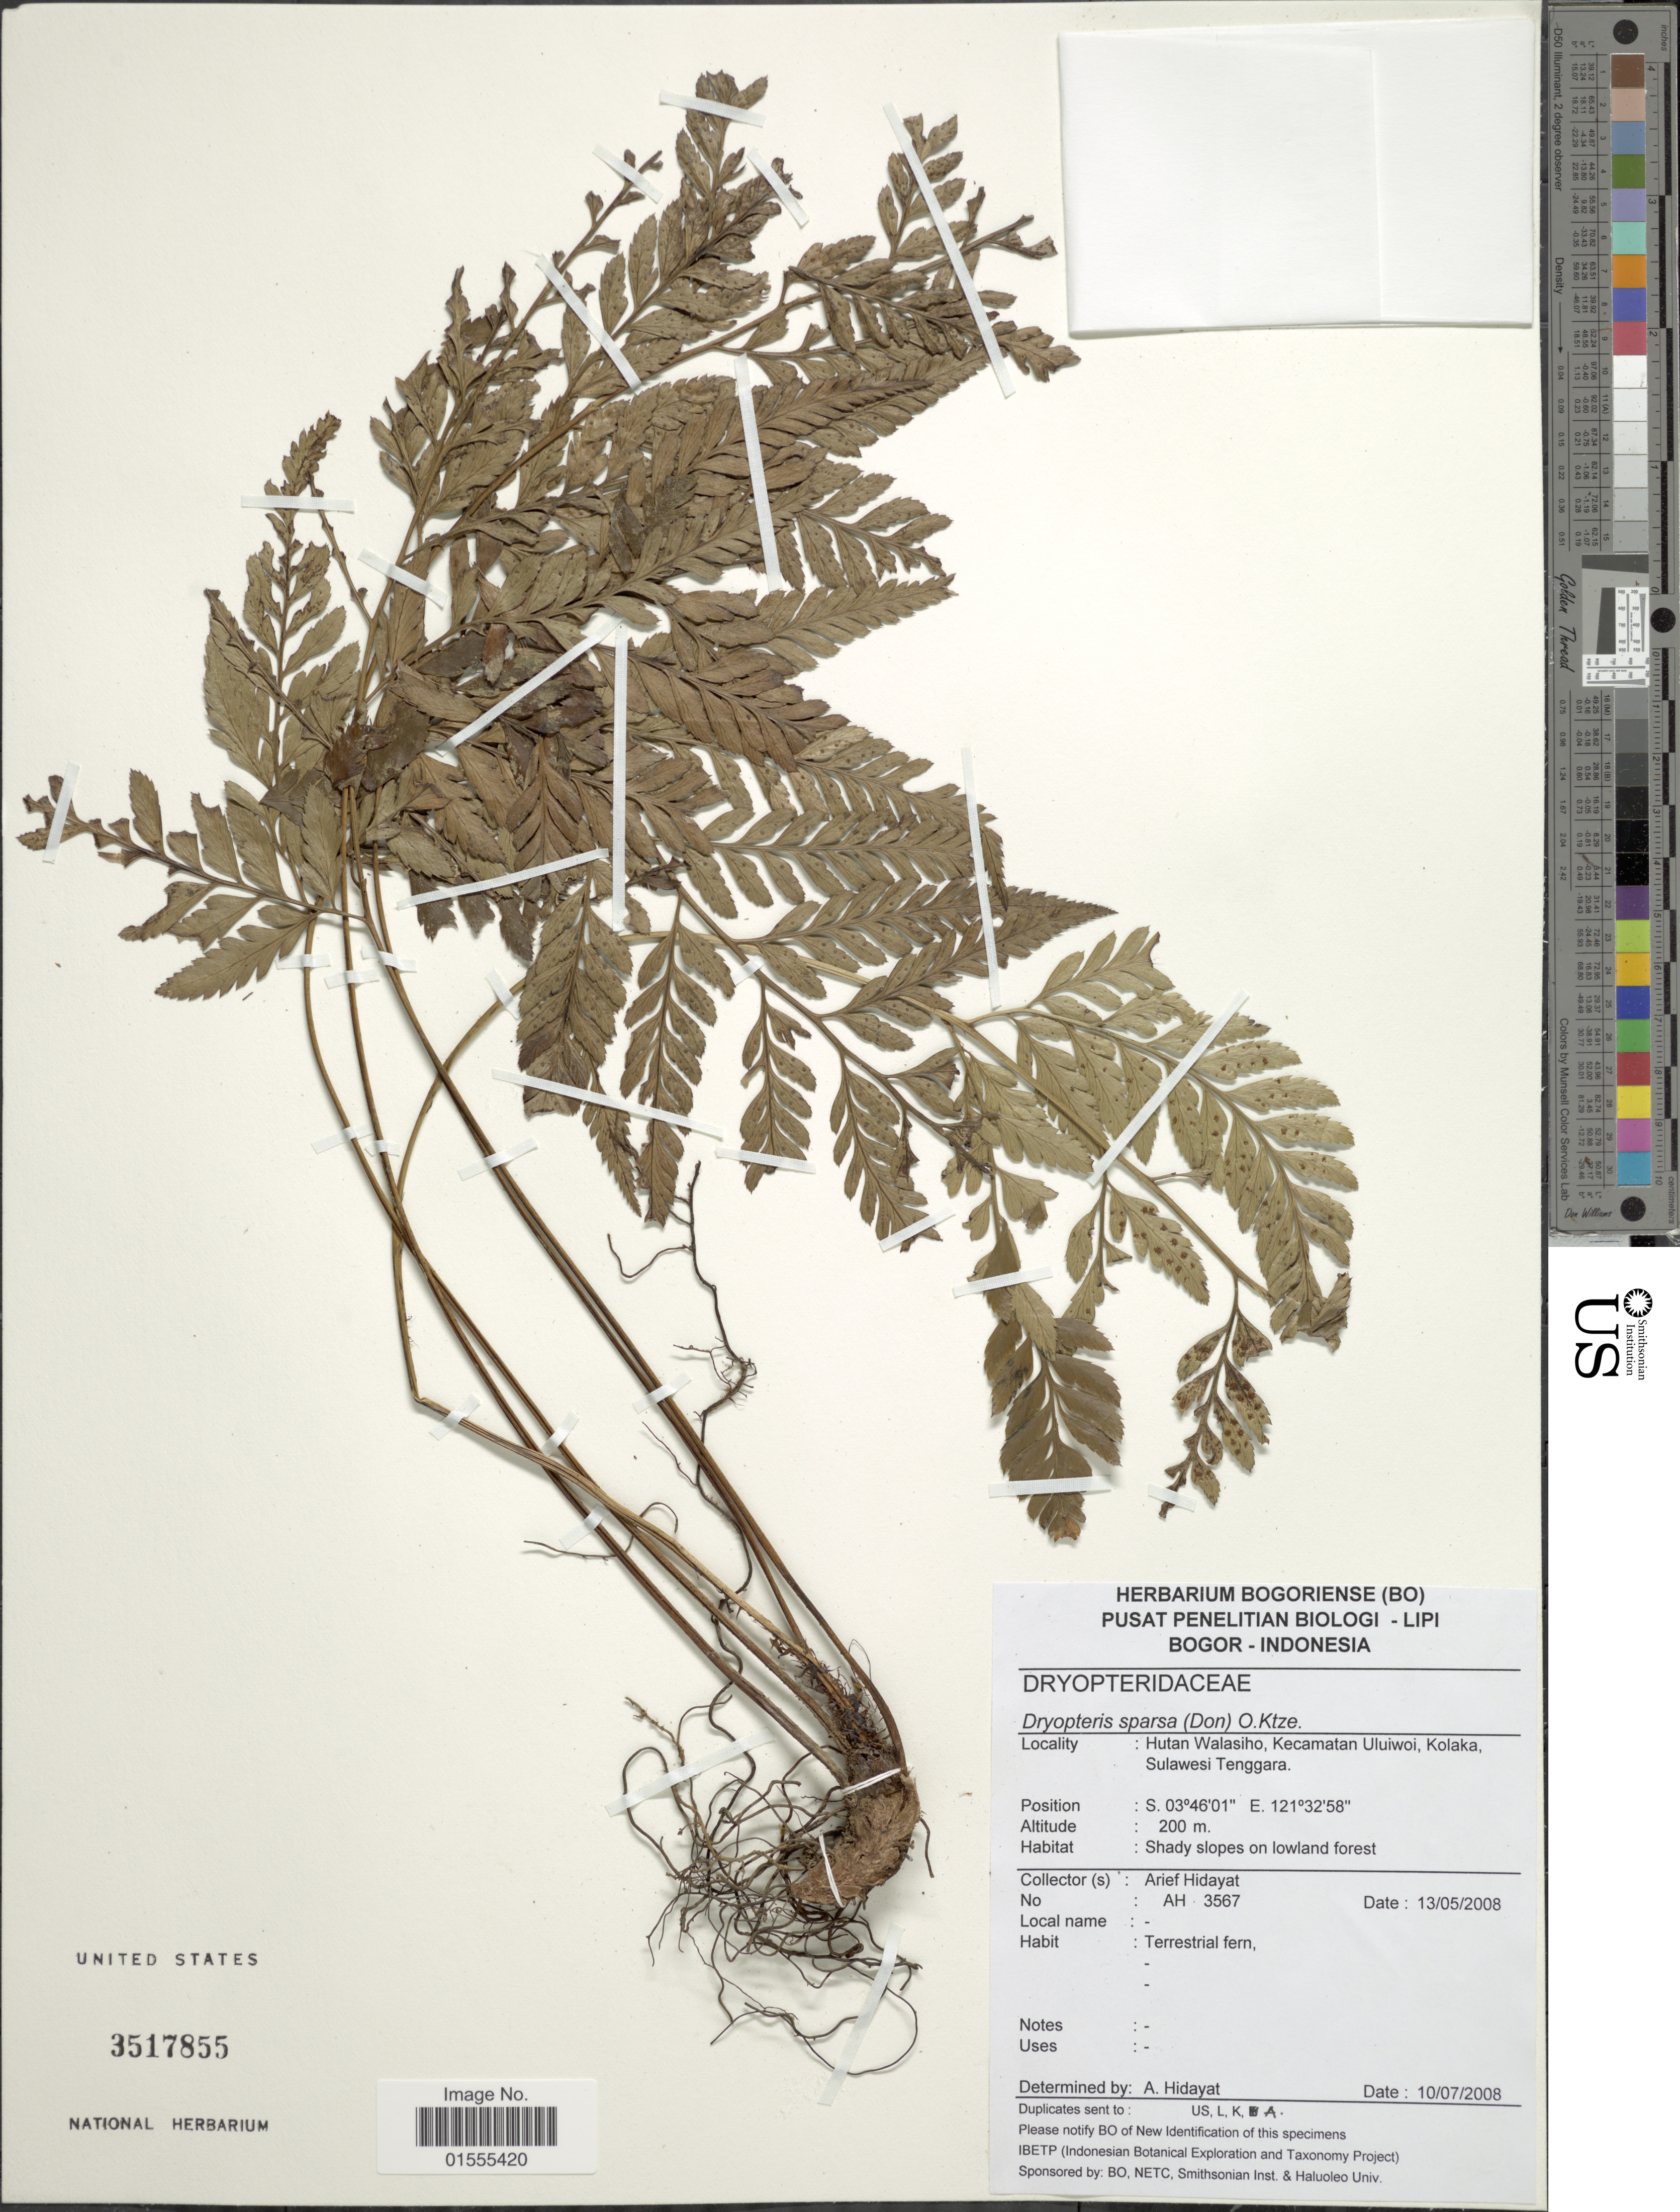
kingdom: Plantae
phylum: Tracheophyta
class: Polypodiopsida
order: Polypodiales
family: Dryopteridaceae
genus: Dryopteris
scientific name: Dryopteris sparsa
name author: (D. Don) Kuntze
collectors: A. Hidayat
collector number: AH 3567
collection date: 2008-05-13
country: Indonesia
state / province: Sulawesi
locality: Hutan Walasiho, Kecamatan Uluiwoi, Kolaka, Sulawesi Tenggara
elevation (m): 200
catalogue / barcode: US 3517855